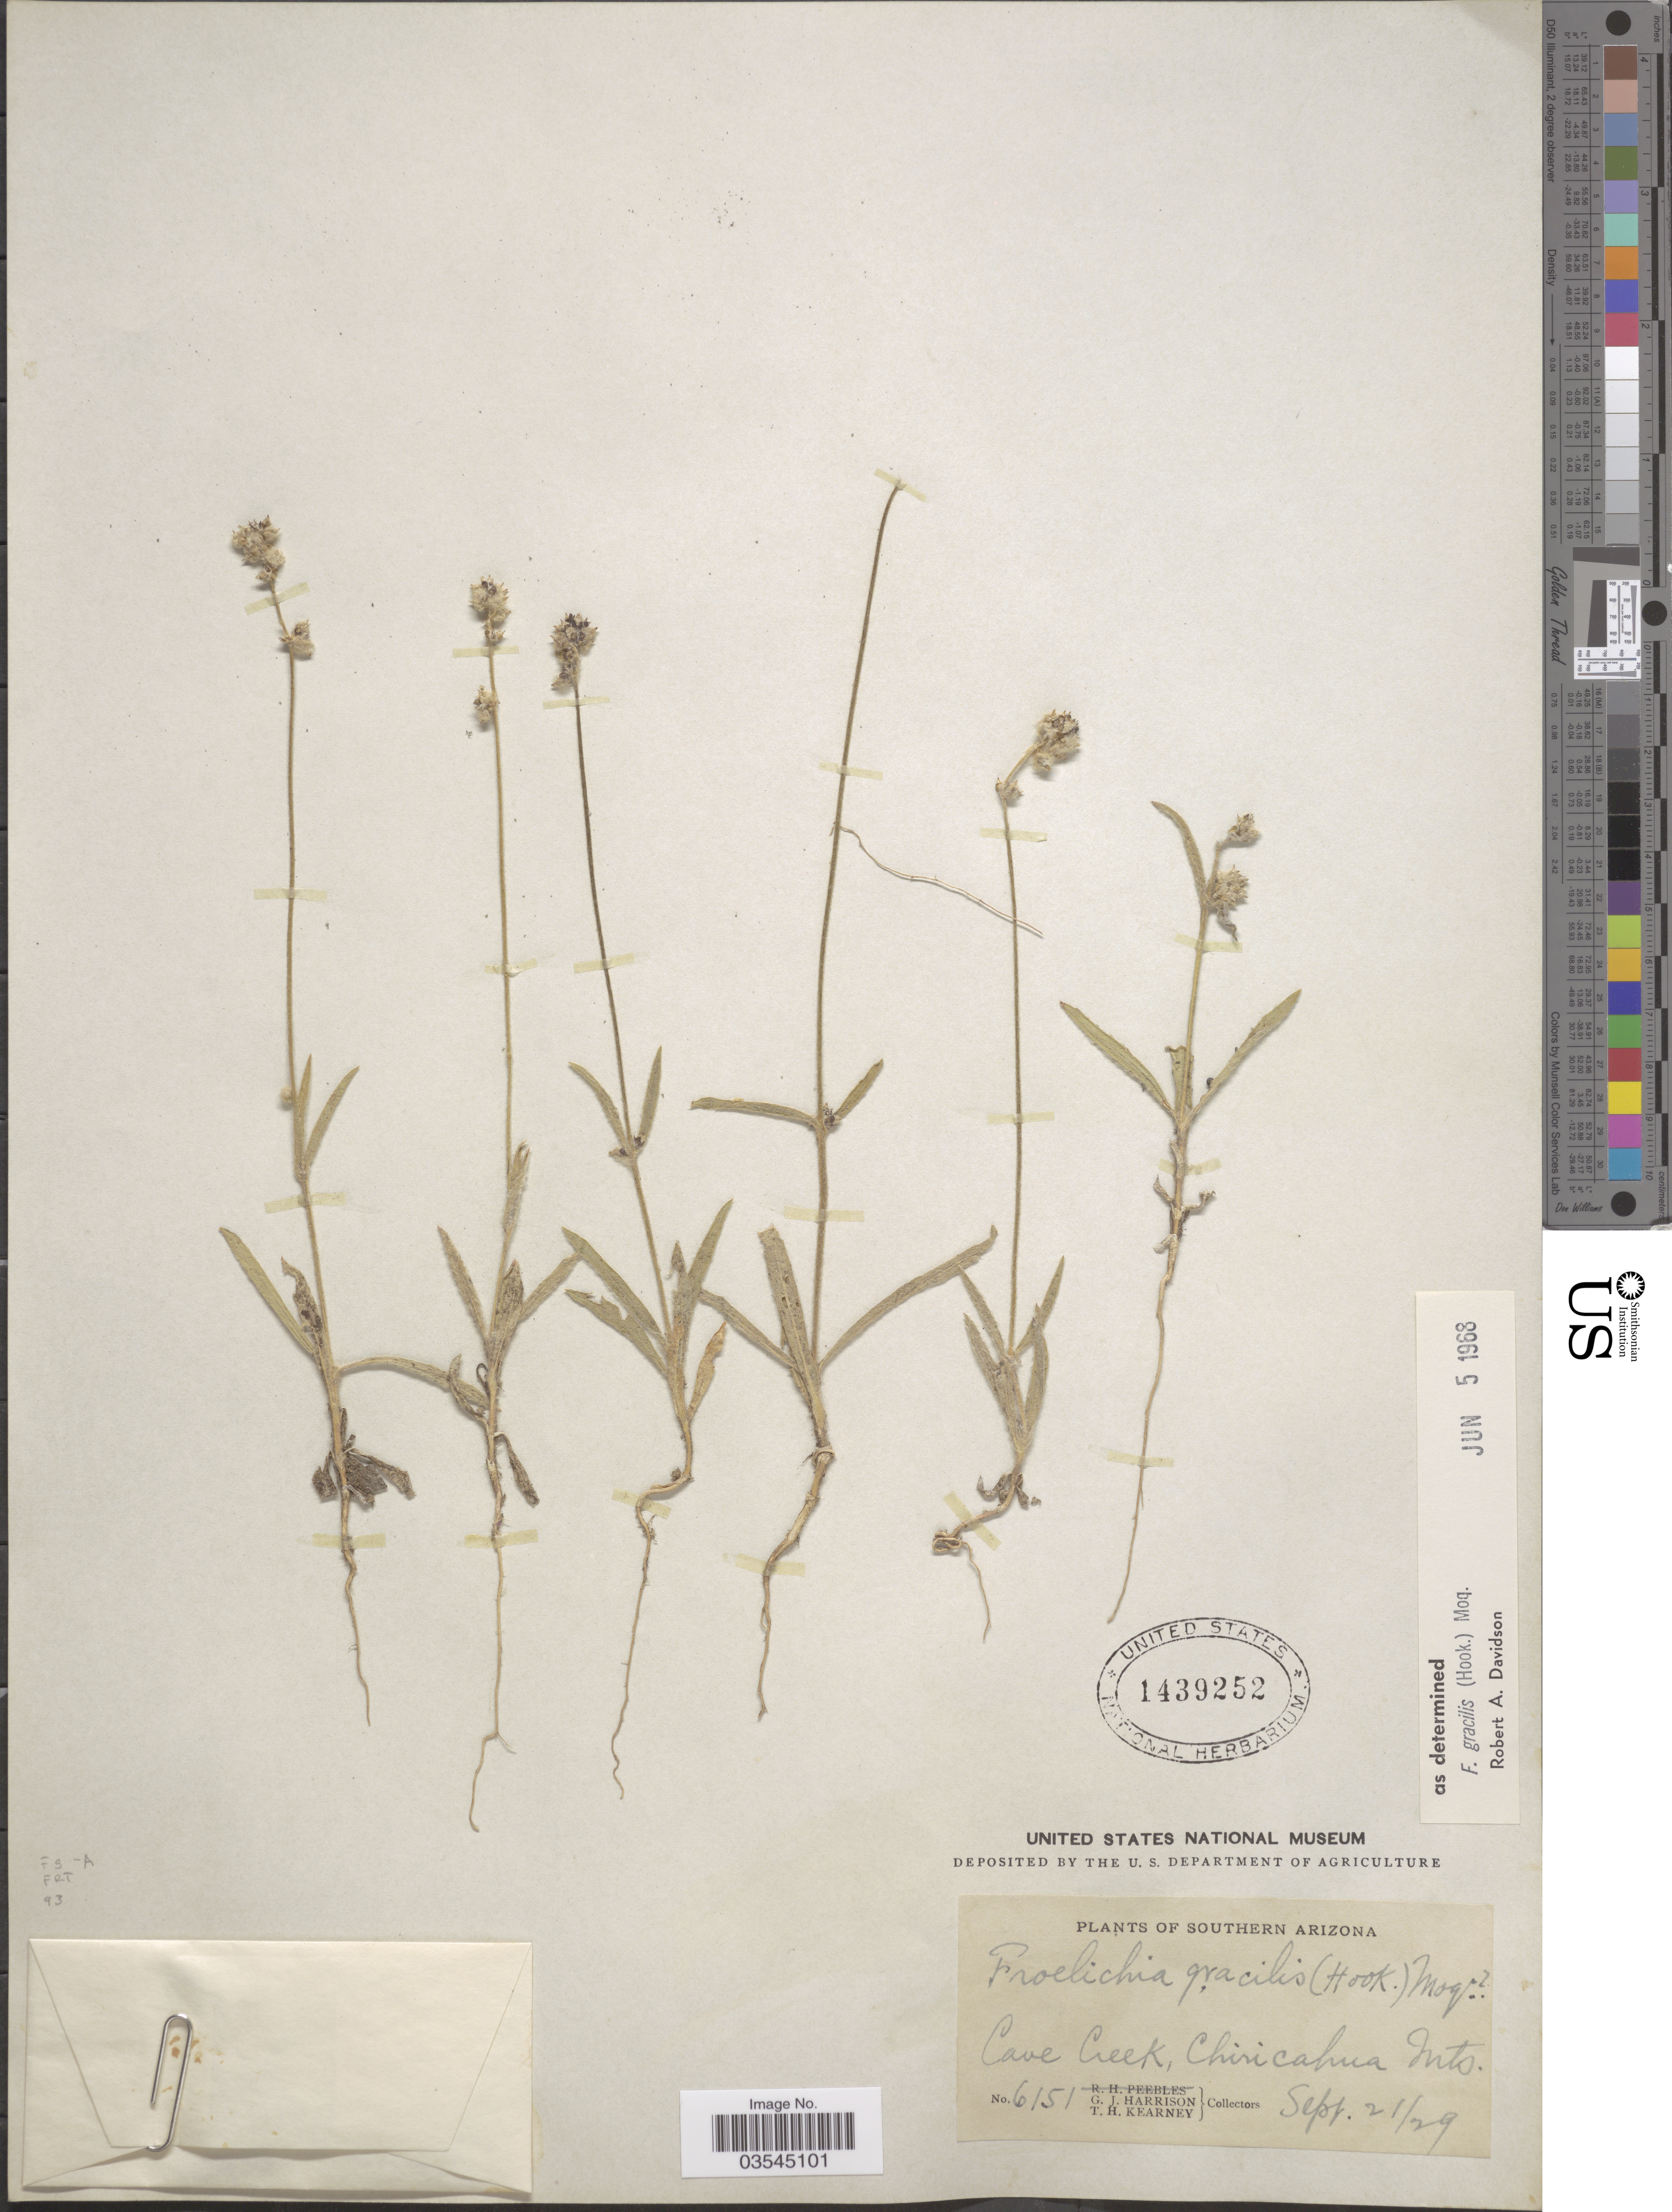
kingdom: Plantae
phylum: Tracheophyta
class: Magnoliopsida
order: Caryophyllales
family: Amaranthaceae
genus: Froelichia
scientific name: Froelichia gracilis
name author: (Hook.) Moq.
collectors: G. J. Harrison & T. H. Kearney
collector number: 6151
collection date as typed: Transcribed d/m/y: 21/9/29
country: United States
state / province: Arizona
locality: Southern Arizona. Cave Creek, Chiricahua Mts.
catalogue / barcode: US 1439252